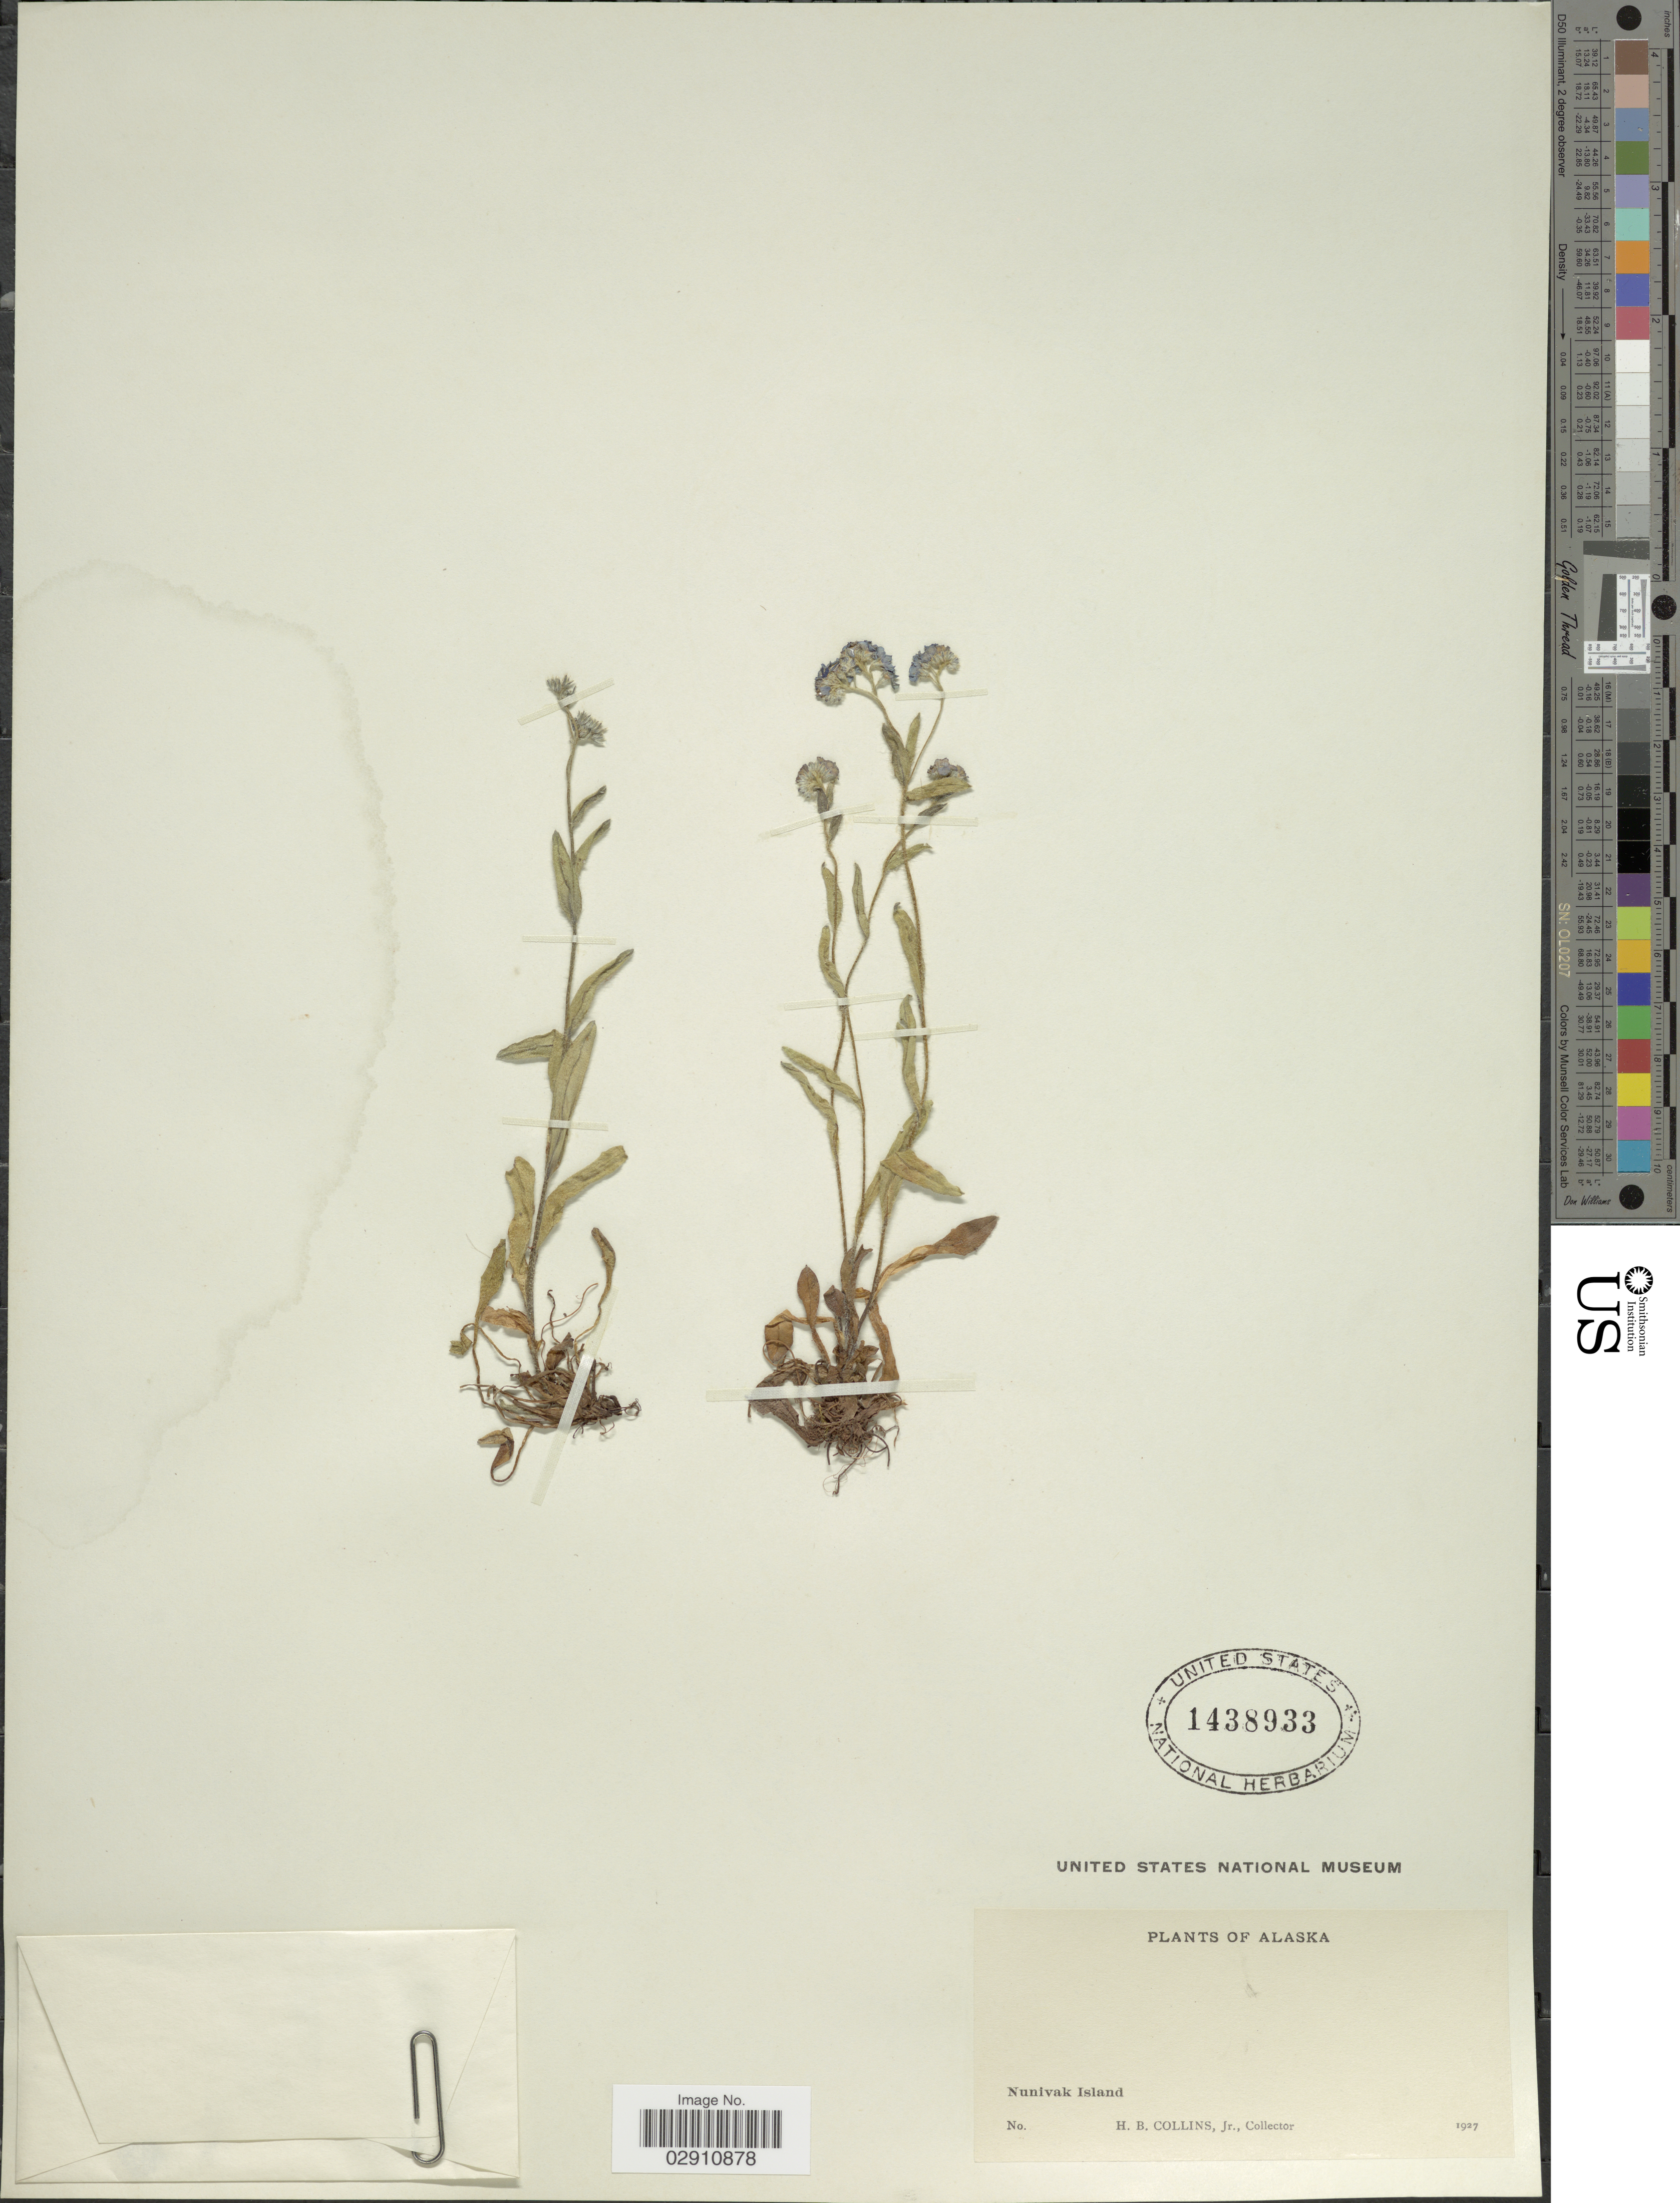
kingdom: Plantae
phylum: Tracheophyta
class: Magnoliopsida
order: Boraginales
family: Boraginaceae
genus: Myosotis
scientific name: Myosotis alpestris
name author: F.W. Schmidt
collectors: H. Collins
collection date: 1927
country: United States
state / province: Alaska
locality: Nunivak Island.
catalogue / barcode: US 1438933